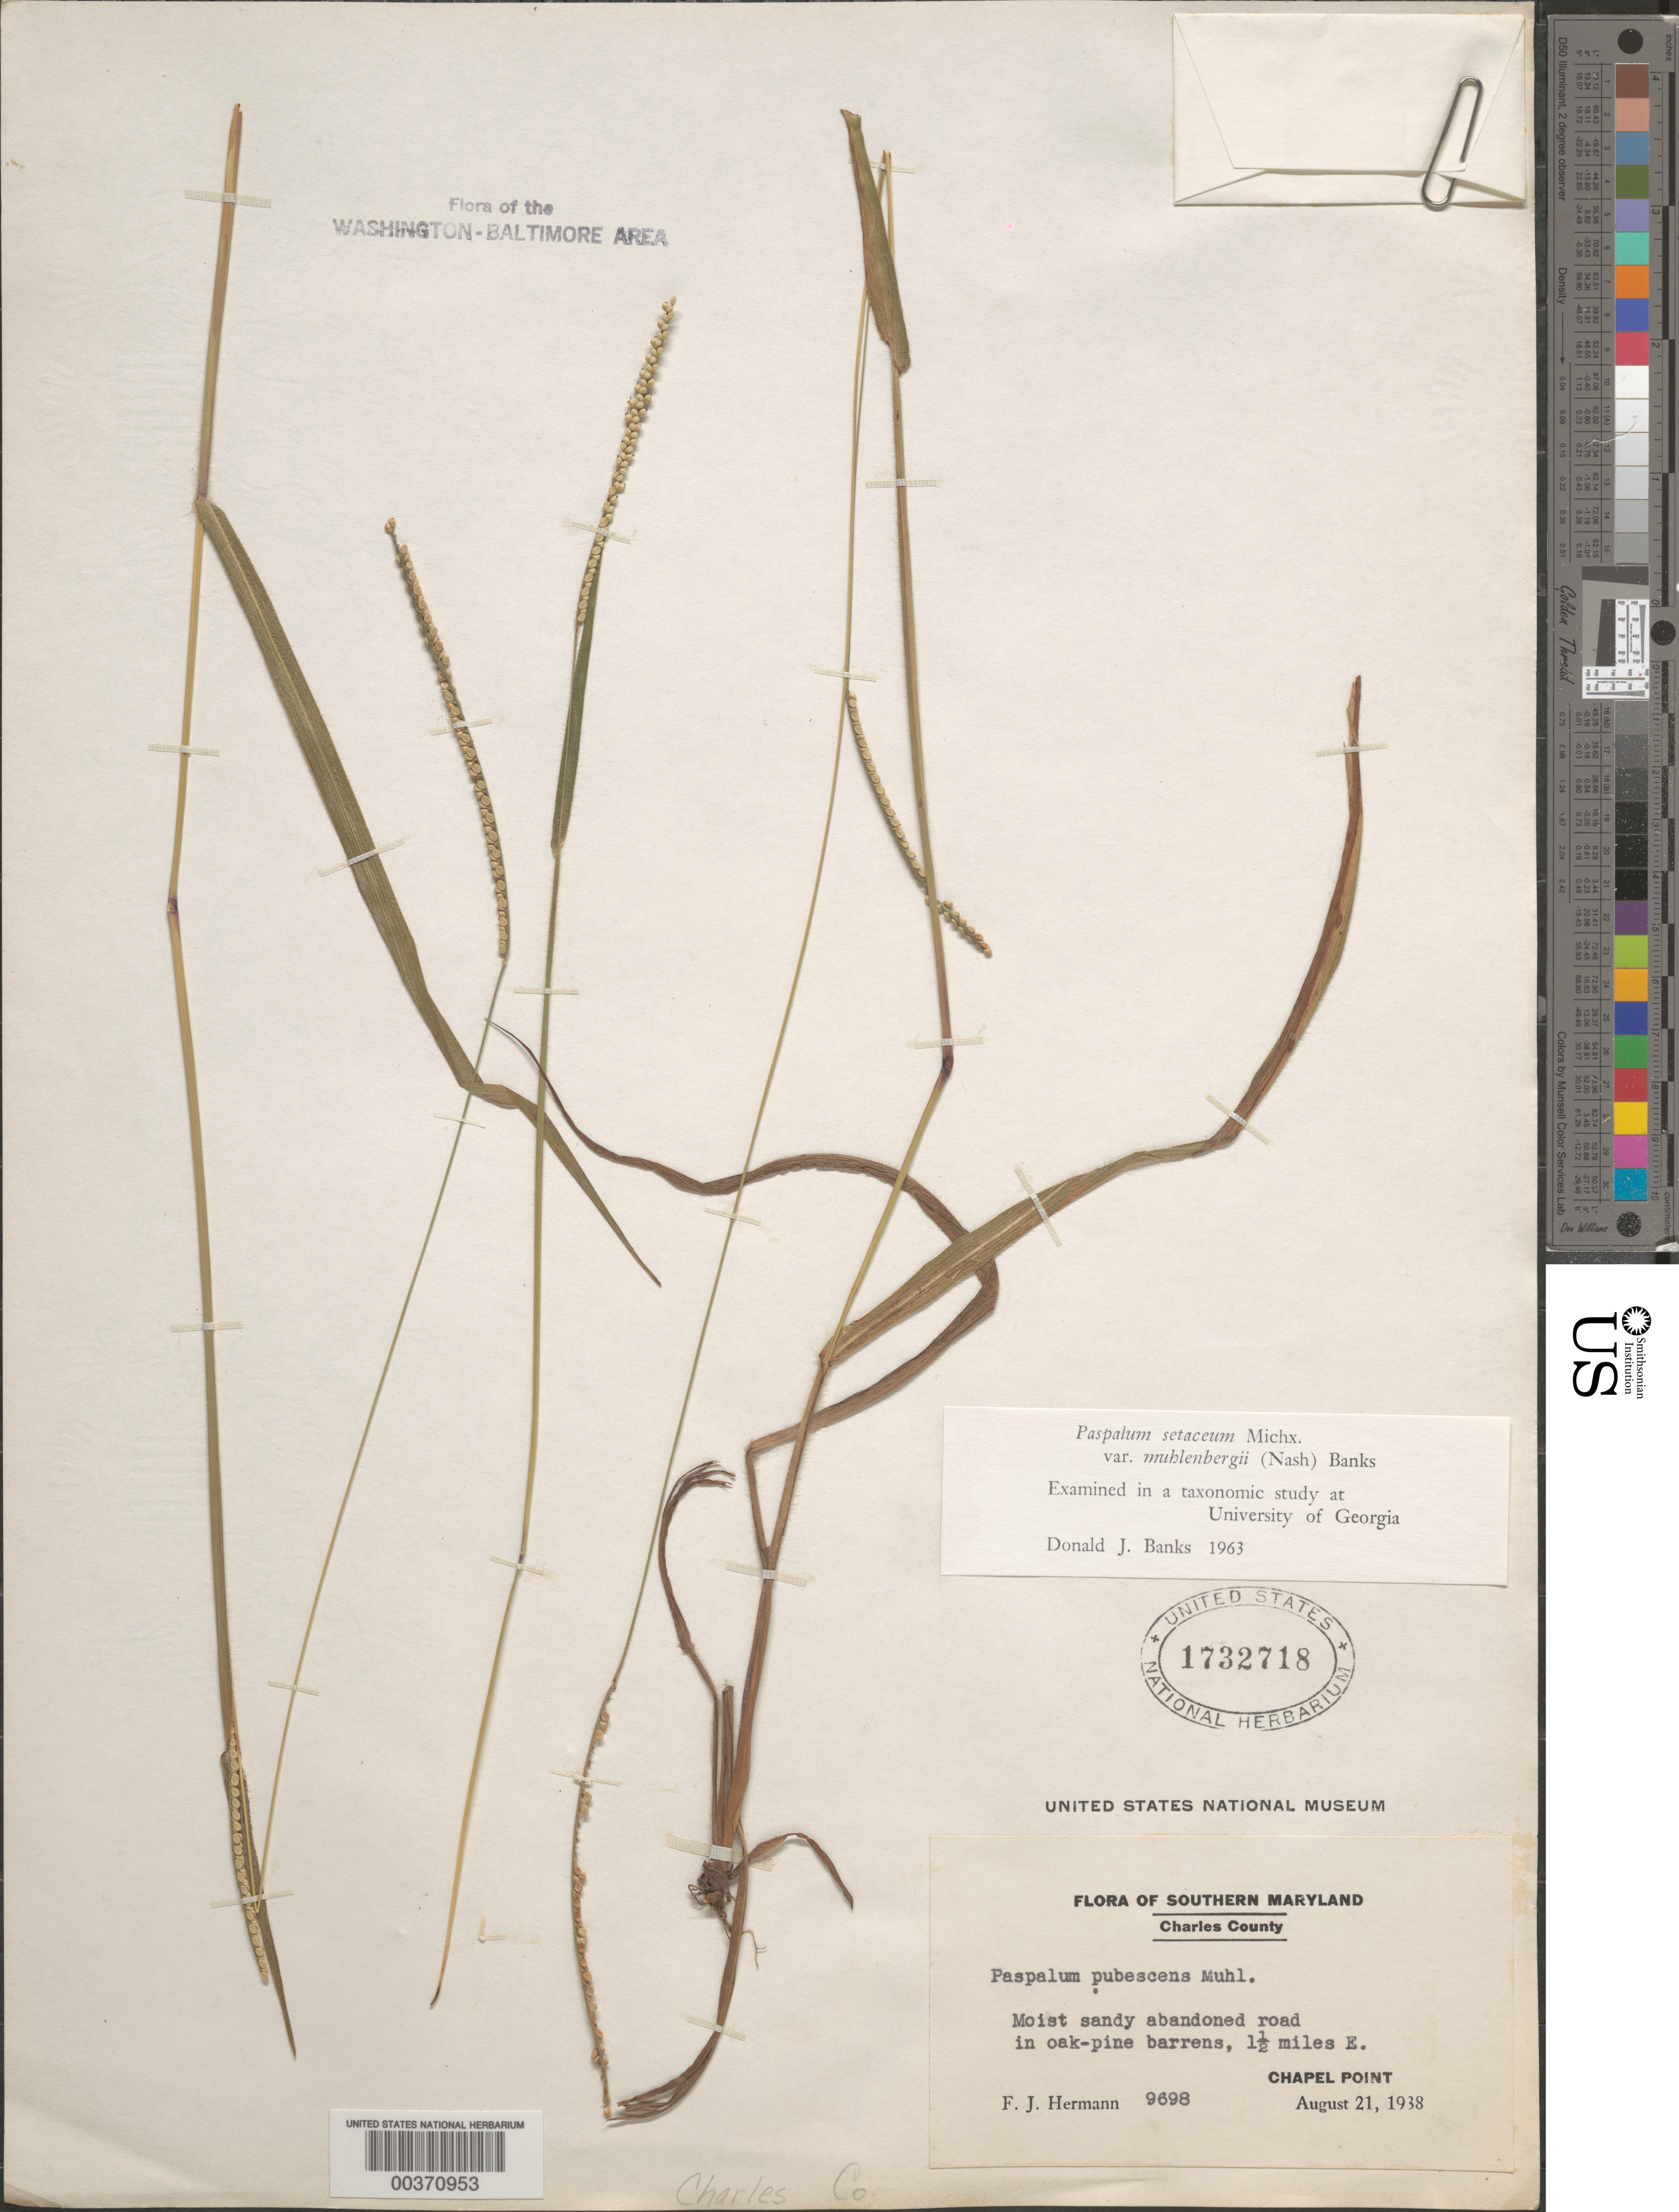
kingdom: Plantae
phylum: Tracheophyta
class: Liliopsida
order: Poales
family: Poaceae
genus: Paspalum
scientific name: Paspalum setaceum var. muhlenbergii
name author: (Nash) D.J. Banks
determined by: Banks, D. J.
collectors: F. J. Hermann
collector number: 9698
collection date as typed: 21 Aug 1938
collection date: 1938-08-21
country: United States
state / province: Maryland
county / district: Charles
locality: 1 1/2 miles E of Chapel Point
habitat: Moist sandy abandoned road in oak-pine barrens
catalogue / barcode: US 132718